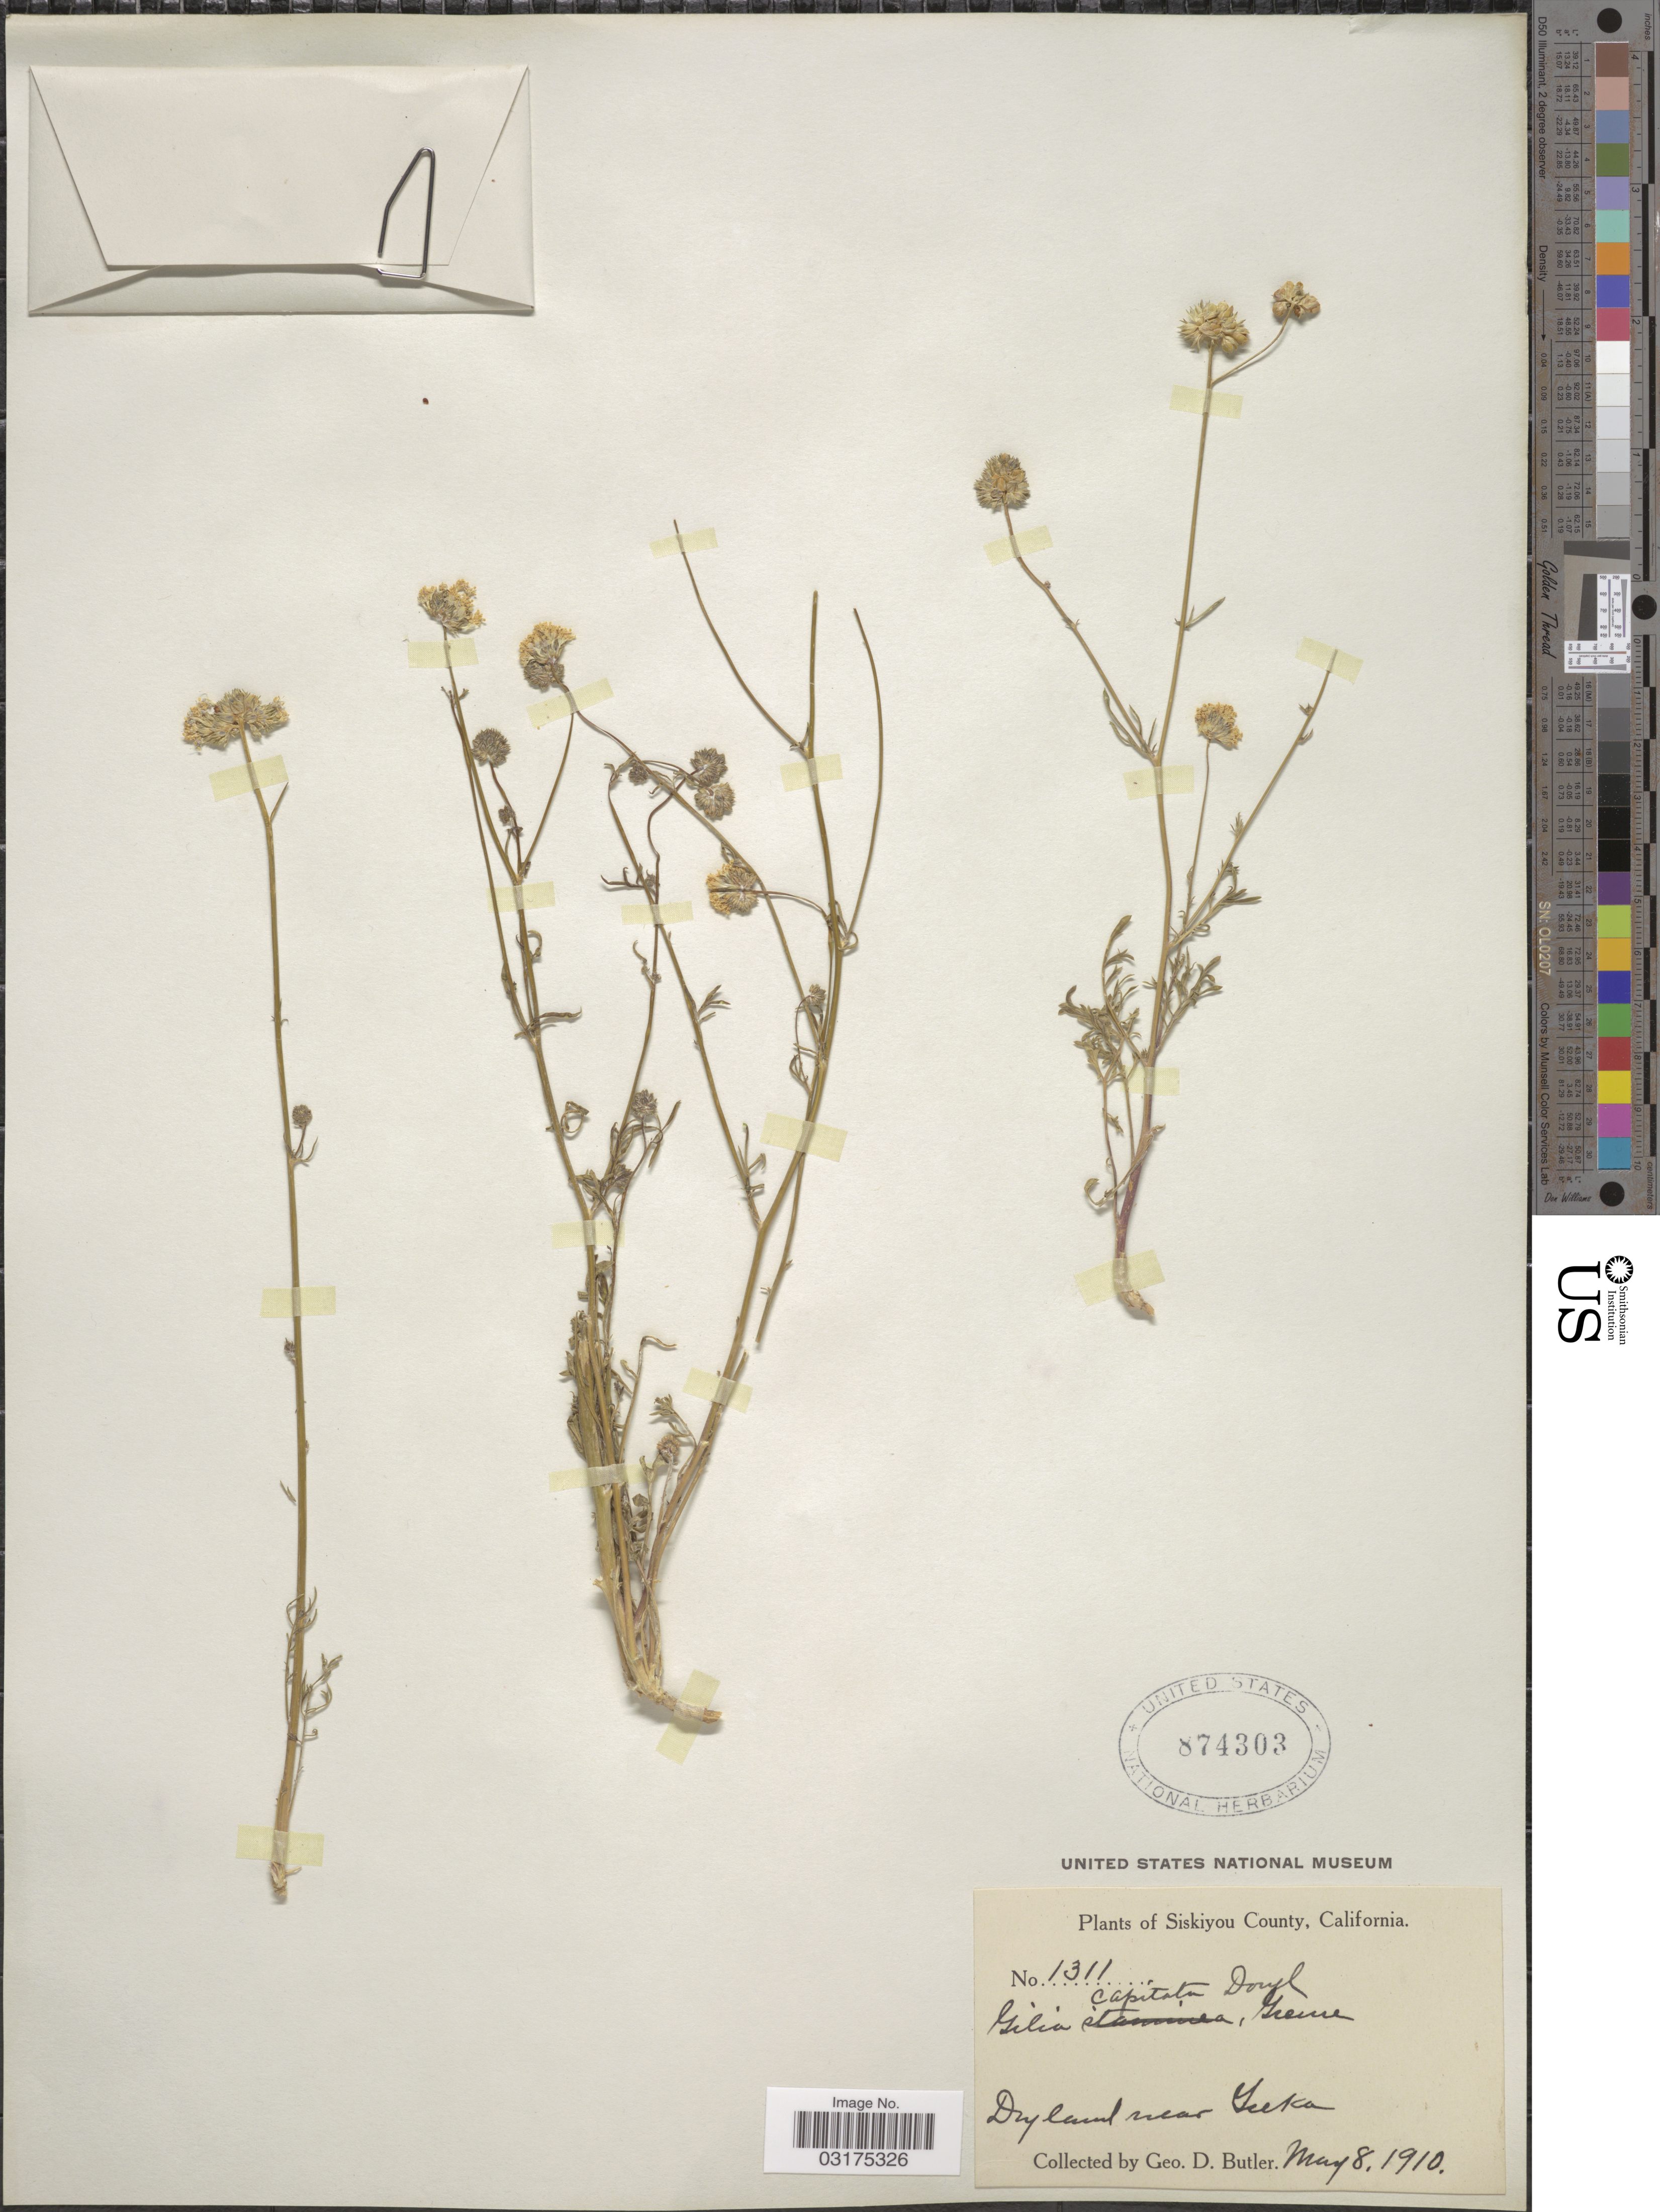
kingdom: Plantae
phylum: Tracheophyta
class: Magnoliopsida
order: Ericales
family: Polemoniaceae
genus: Gilia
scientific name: Gilia capitata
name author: Sims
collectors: G. D. Butler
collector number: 1311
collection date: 1910-05-08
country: United States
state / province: California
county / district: Siskiyou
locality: Siskiyou County, California, Dry land near Yreka.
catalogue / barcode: US 874303